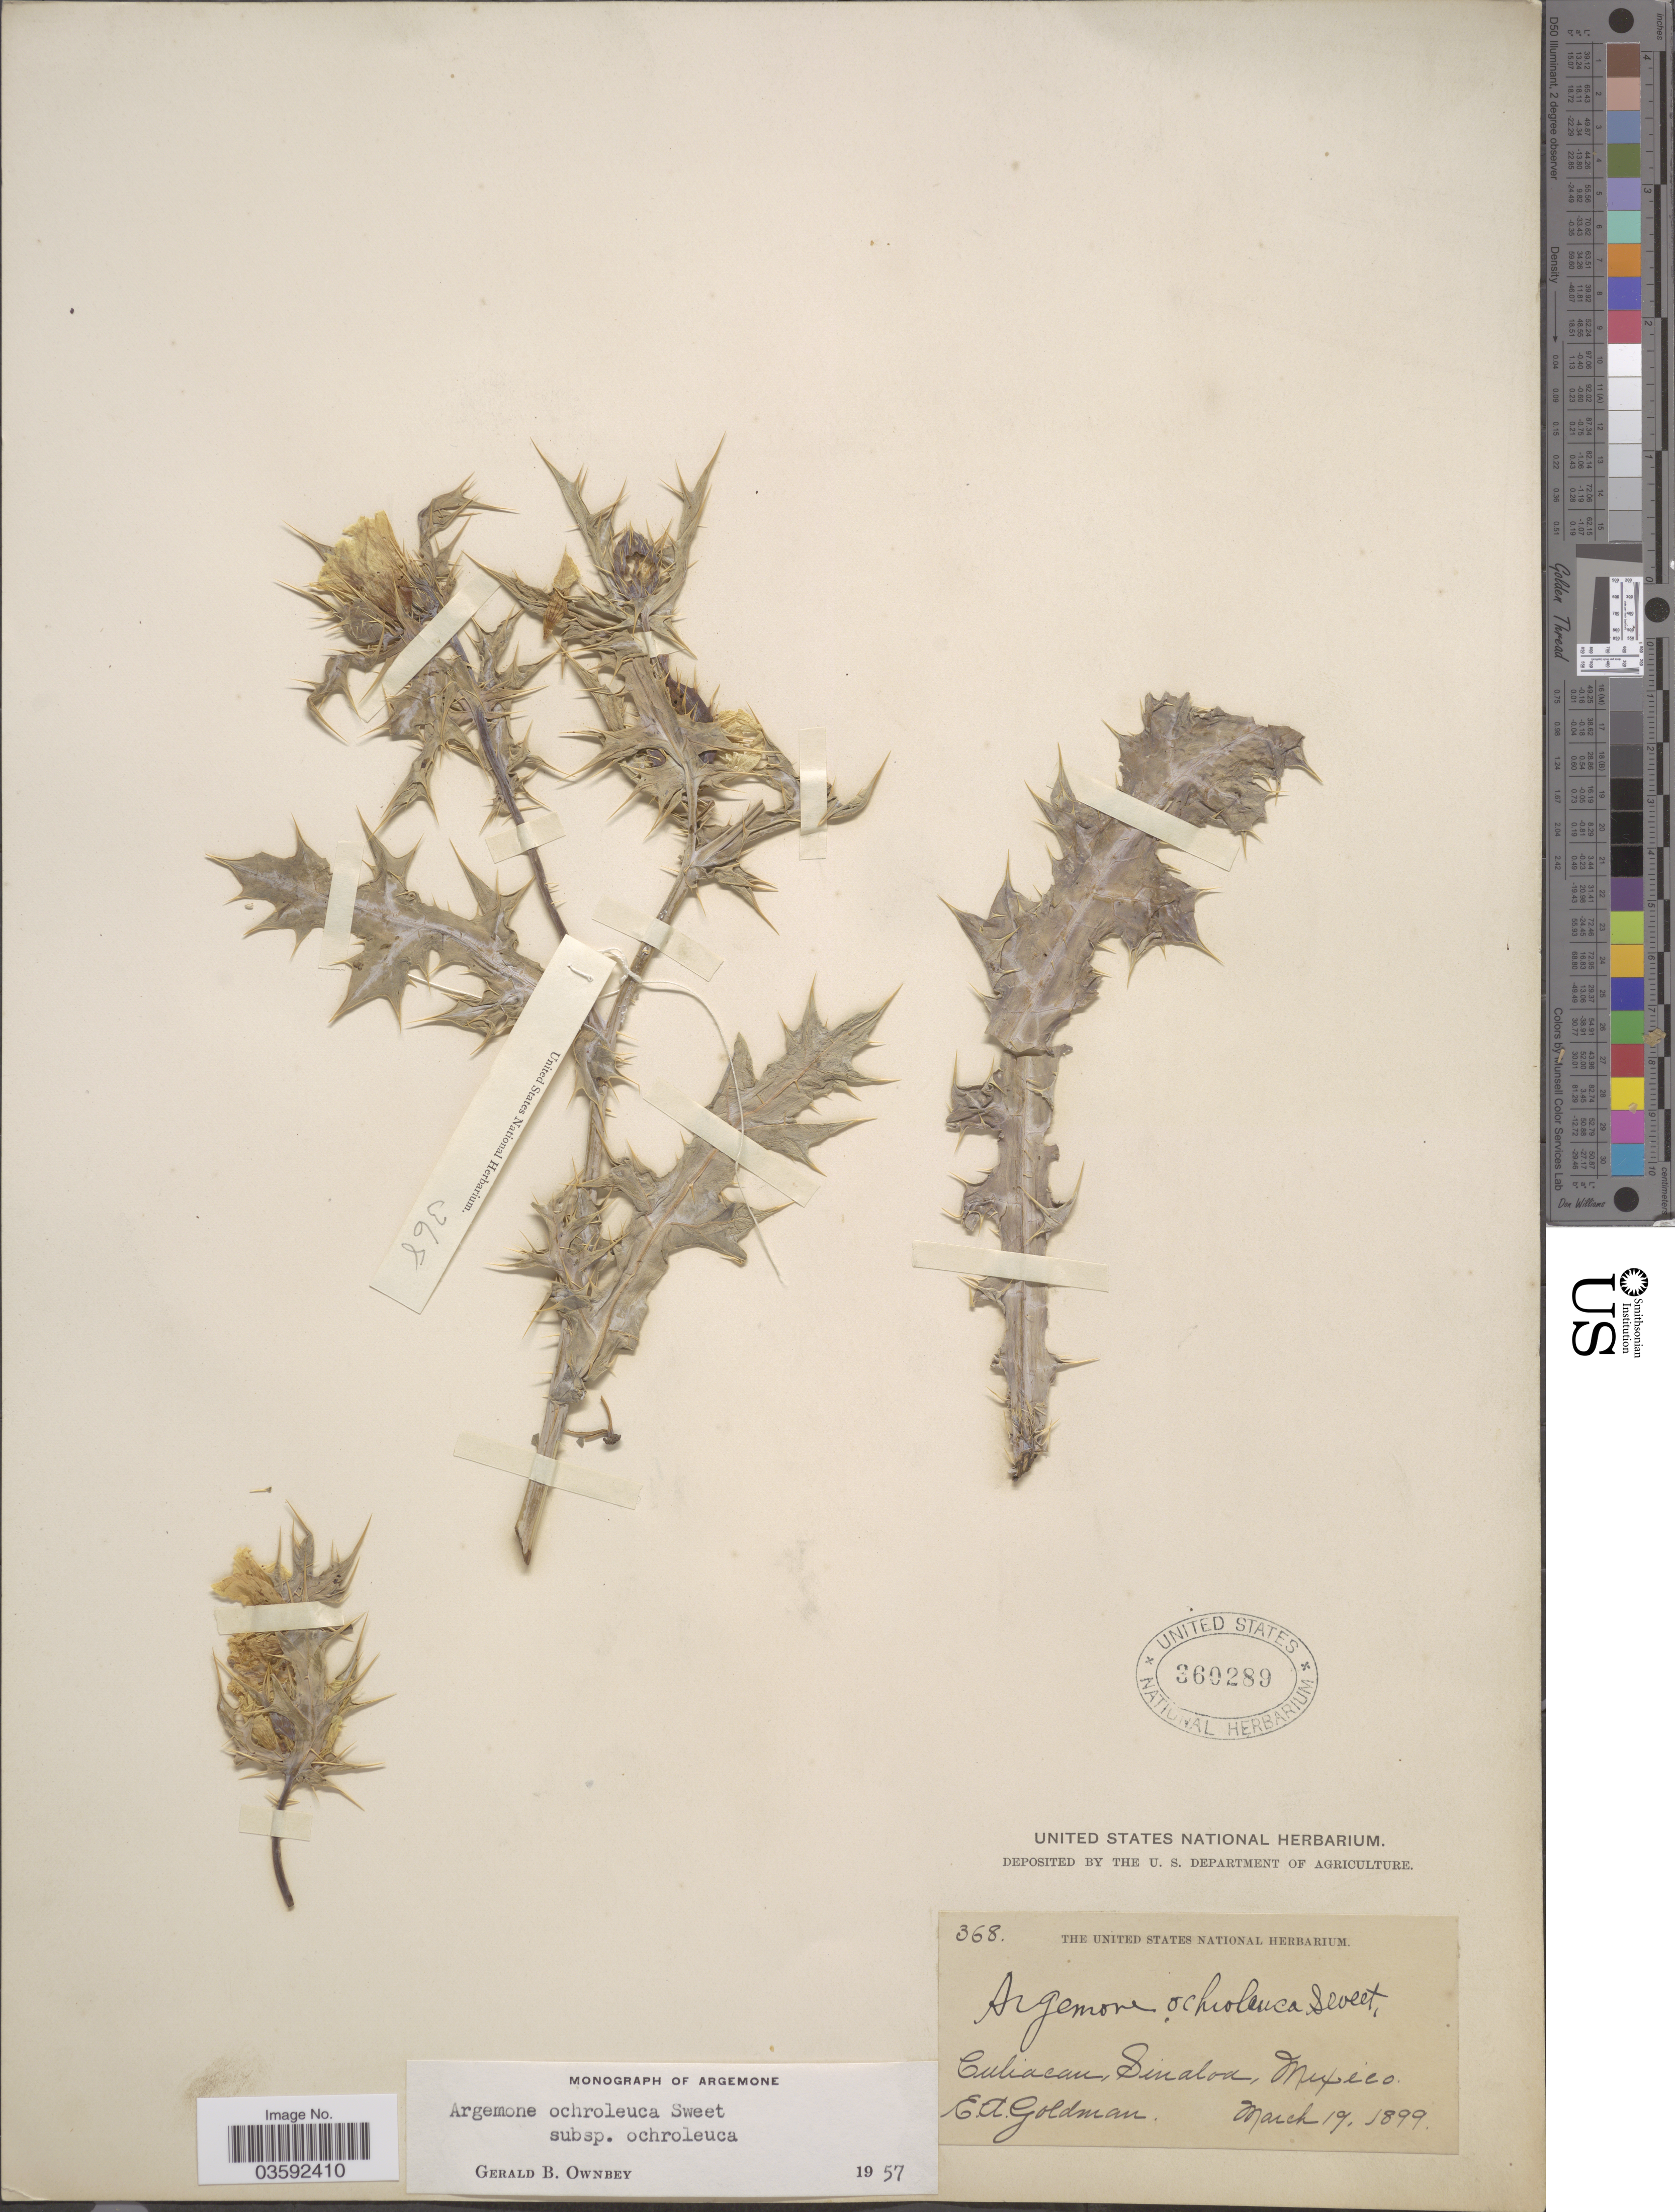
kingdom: Plantae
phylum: Tracheophyta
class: Magnoliopsida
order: Ranunculales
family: Papaveraceae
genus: Argemone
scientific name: Argemone ochroleuca subsp. ochroleuca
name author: Sweet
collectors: E. A. Goldman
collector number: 368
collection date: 1899-03-19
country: Mexico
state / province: Sinaloa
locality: Culiacan.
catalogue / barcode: US 360289